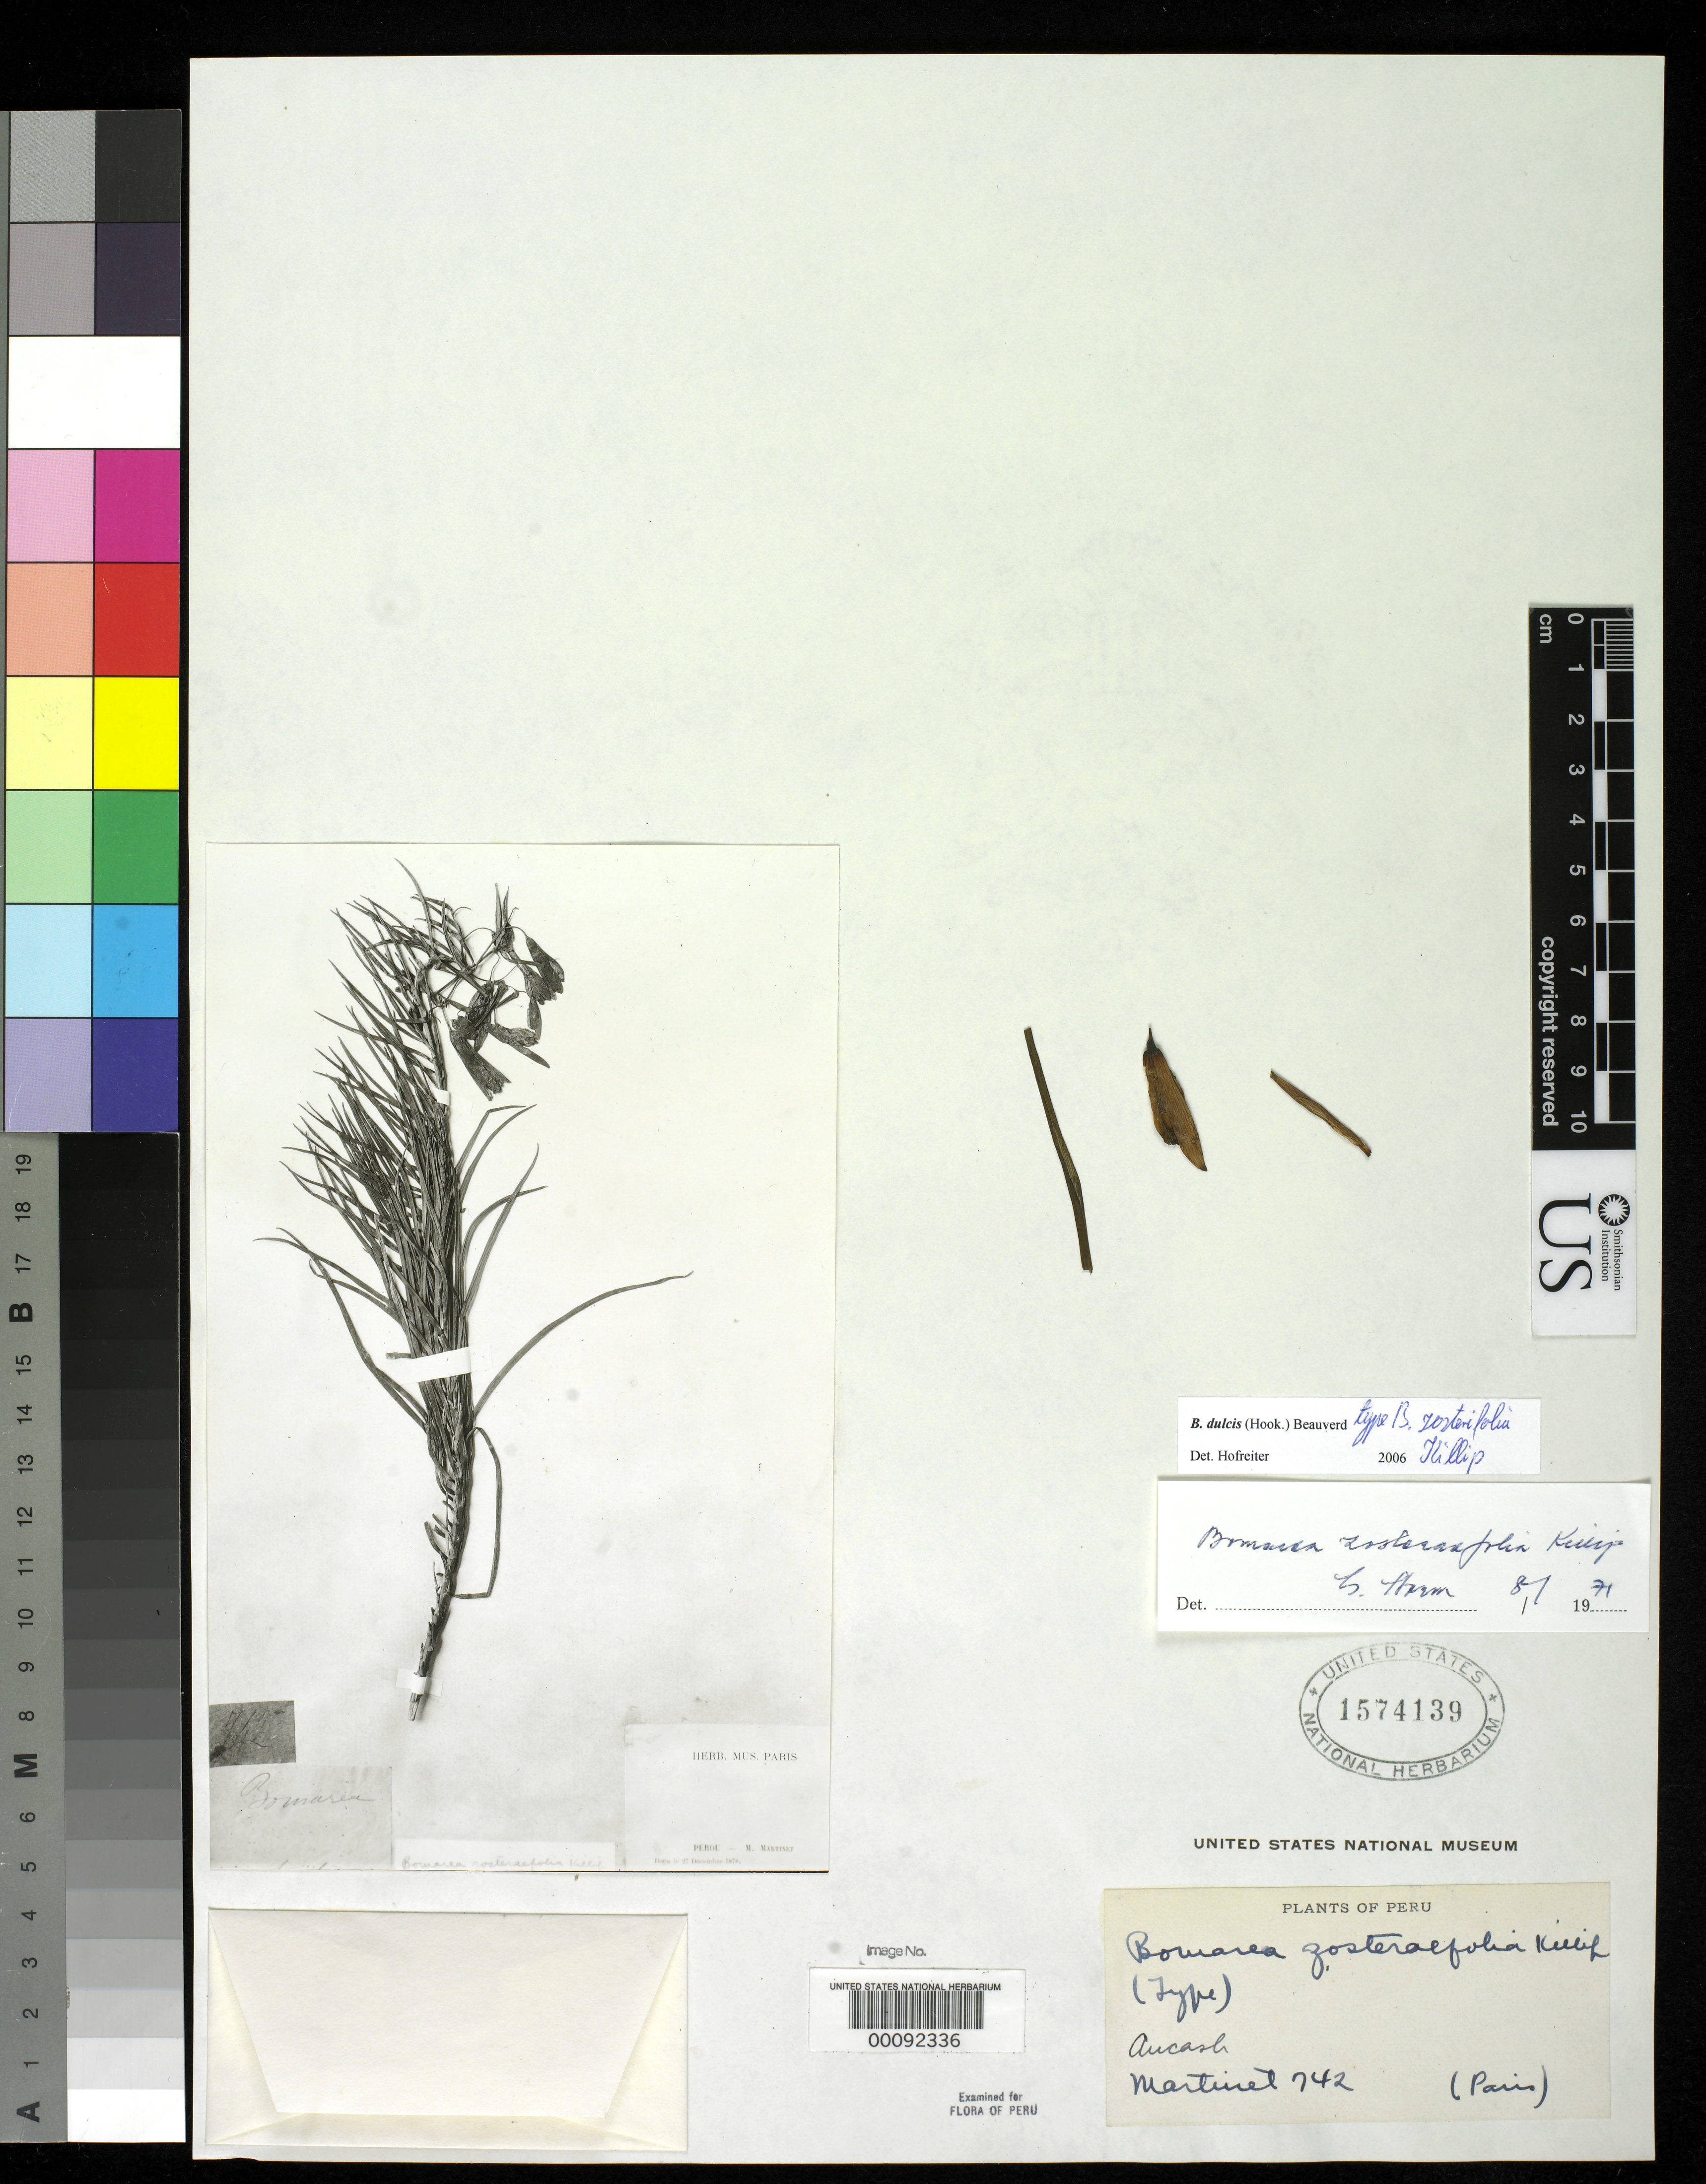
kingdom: Plantae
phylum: Tracheophyta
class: Liliopsida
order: Liliales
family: Alstroemeriaceae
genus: Bomarea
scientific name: Bomarea zosterifolia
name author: Killip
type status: Isotype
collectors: -. Martinet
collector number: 742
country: Peru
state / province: Ancash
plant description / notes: Photograph and fragmentary material of type specimen ex herb. Paris.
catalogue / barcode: US 1574139